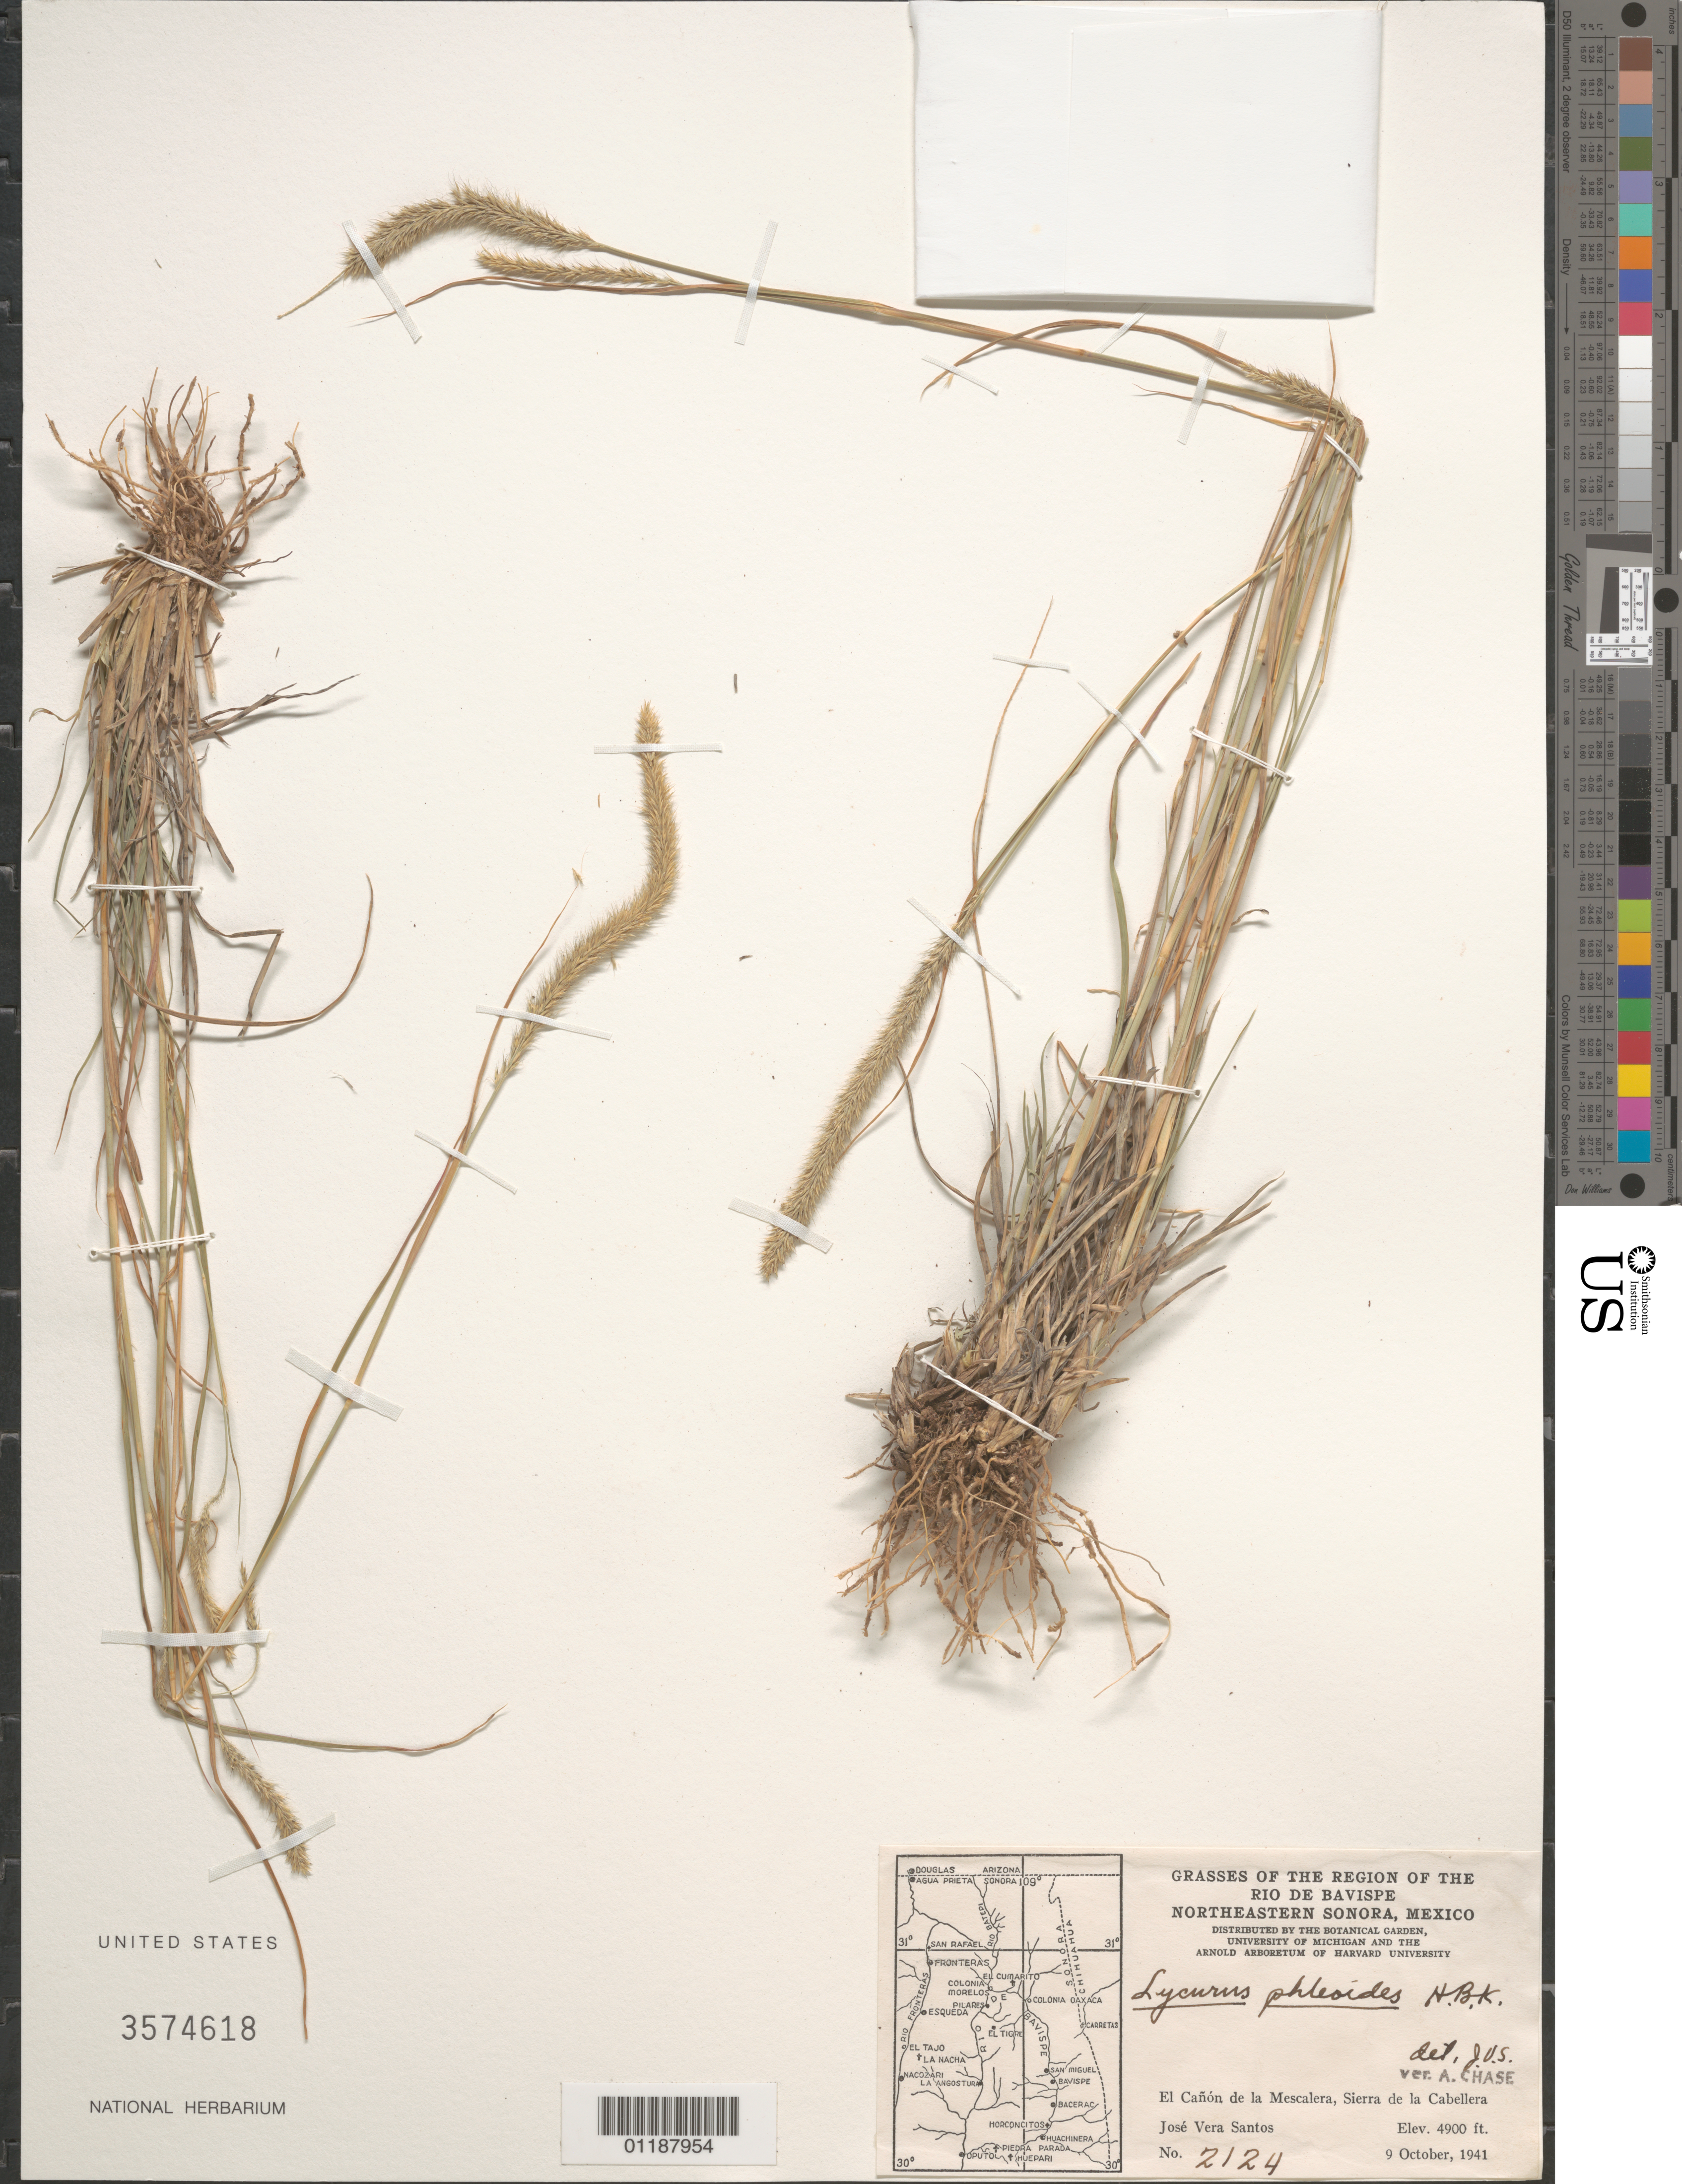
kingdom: Plantae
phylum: Tracheophyta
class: Liliopsida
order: Poales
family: Poaceae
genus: Lycurus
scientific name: Lycurus phleoides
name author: Kunth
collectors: J. V. Santos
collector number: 2124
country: Mexico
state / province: Sonora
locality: Rio De Bavispe, El Canon de la Mescalera, Sierra de la Cabellera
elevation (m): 1494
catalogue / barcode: US 3574618